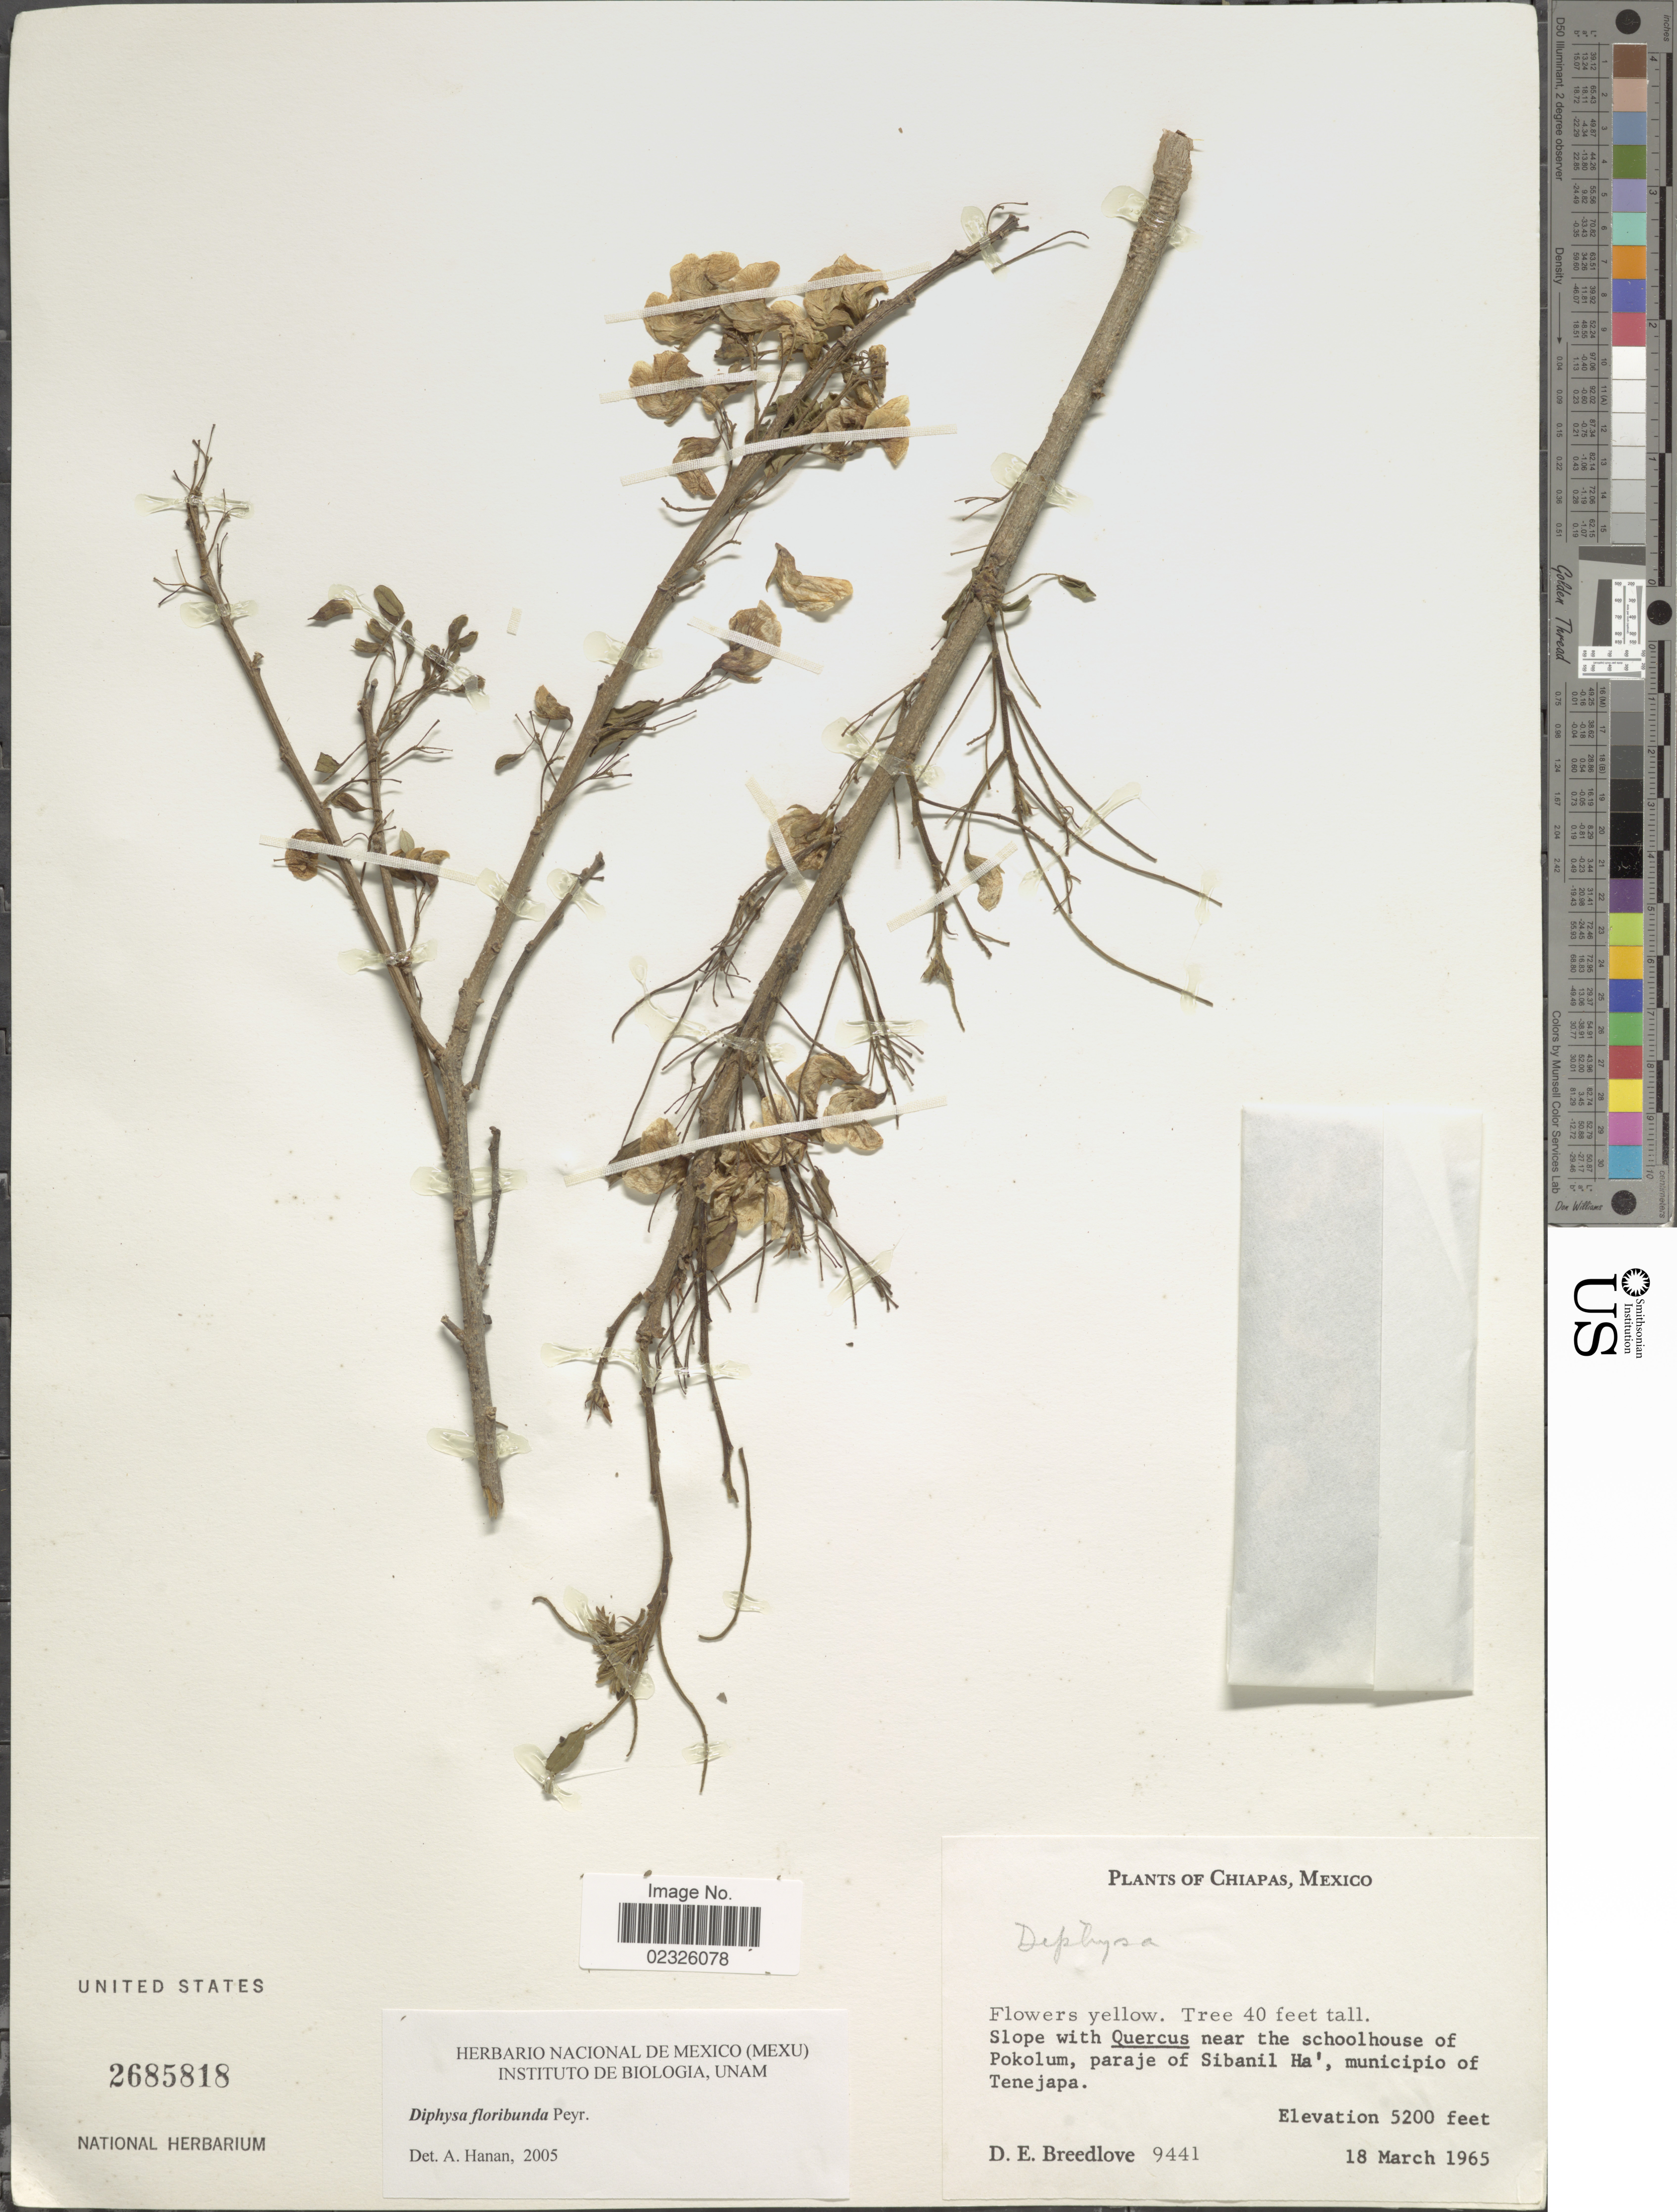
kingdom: Plantae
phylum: Tracheophyta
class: Magnoliopsida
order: Fabales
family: Fabaceae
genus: Diphysa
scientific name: Diphysa floribunda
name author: Peyr.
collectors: D. E. Breedlove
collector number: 9441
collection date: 1965-03-18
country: Mexico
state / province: Chiapas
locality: Slope with Quercus near the schoolhouse of Pokolum, paraje of Sibanil Ha', municipio of Tenejapa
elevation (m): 1585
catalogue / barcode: US 2685818